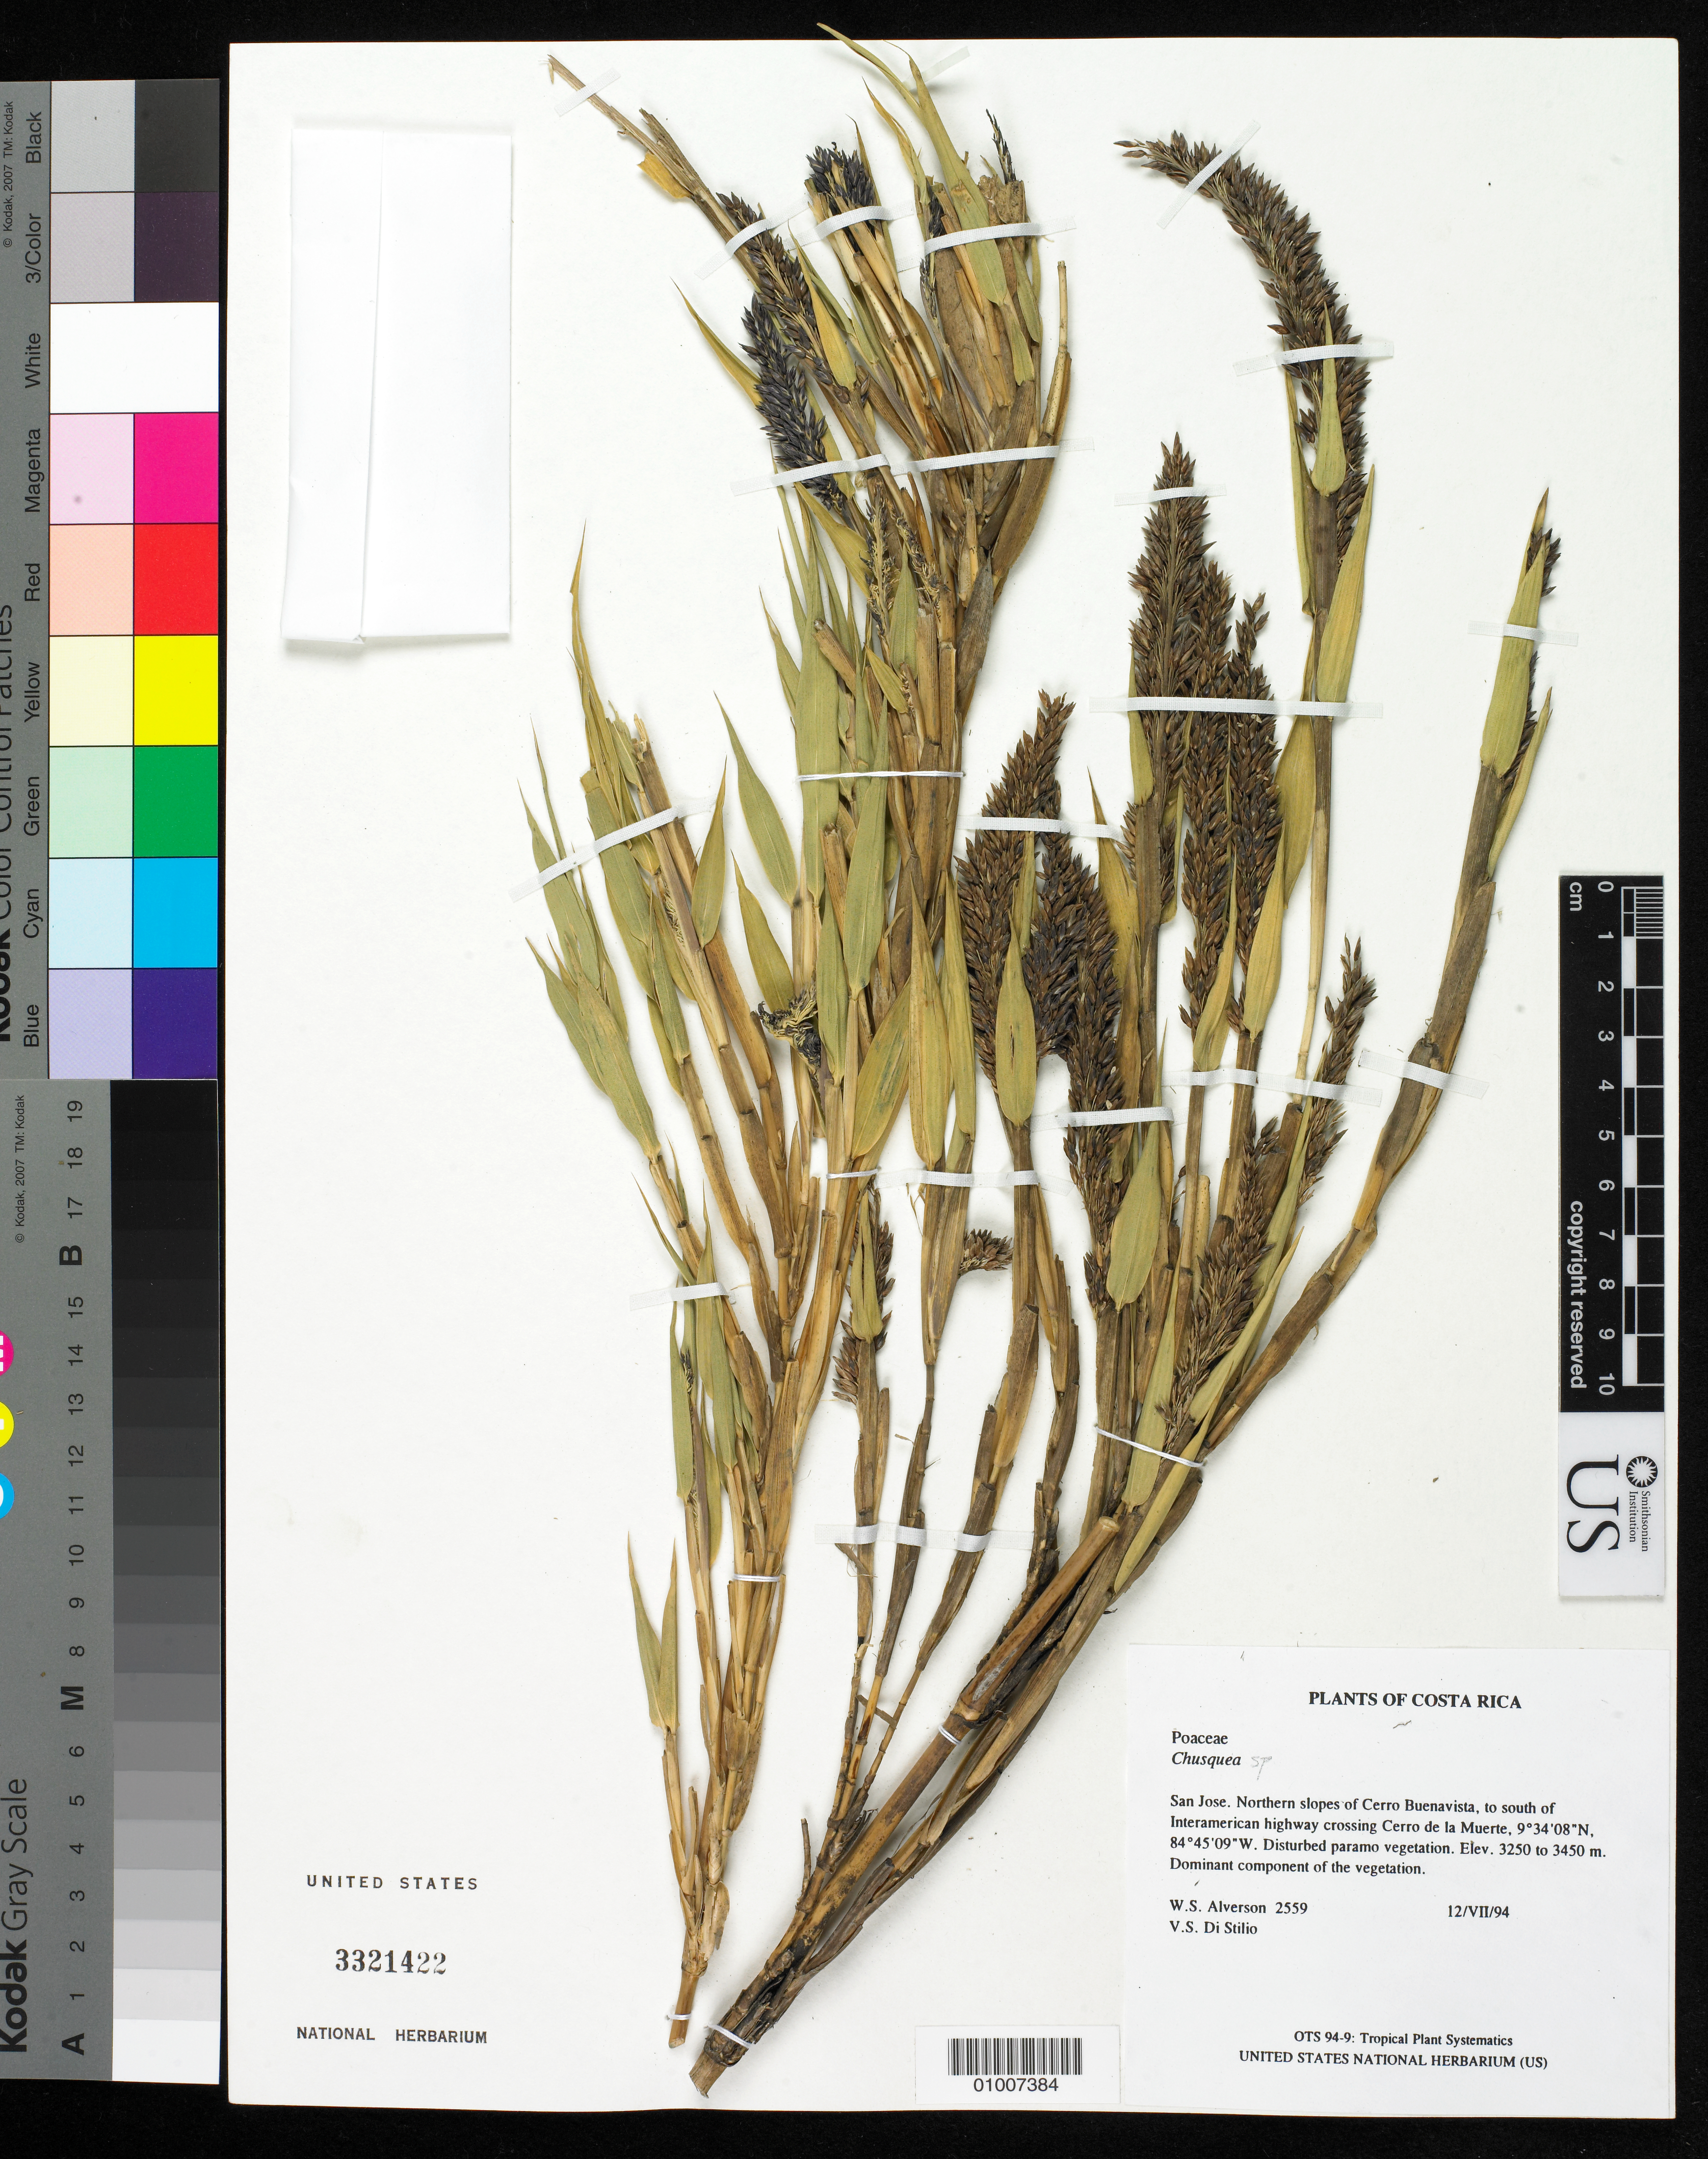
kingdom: Plantae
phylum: Tracheophyta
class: Liliopsida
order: Poales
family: Poaceae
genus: Chusquea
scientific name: Chusquea subtessellata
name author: Hitchc.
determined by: Clark, Lynn G., (ISC), Iowa State University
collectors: W. S. Alverson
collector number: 2559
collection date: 1994-07-12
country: Costa Rica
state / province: San José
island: San José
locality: Northern slopes of Cerro Buenavista, to south of Interamerican highway crossing Cerro de la Muerte.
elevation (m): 3250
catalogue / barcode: US 3321422